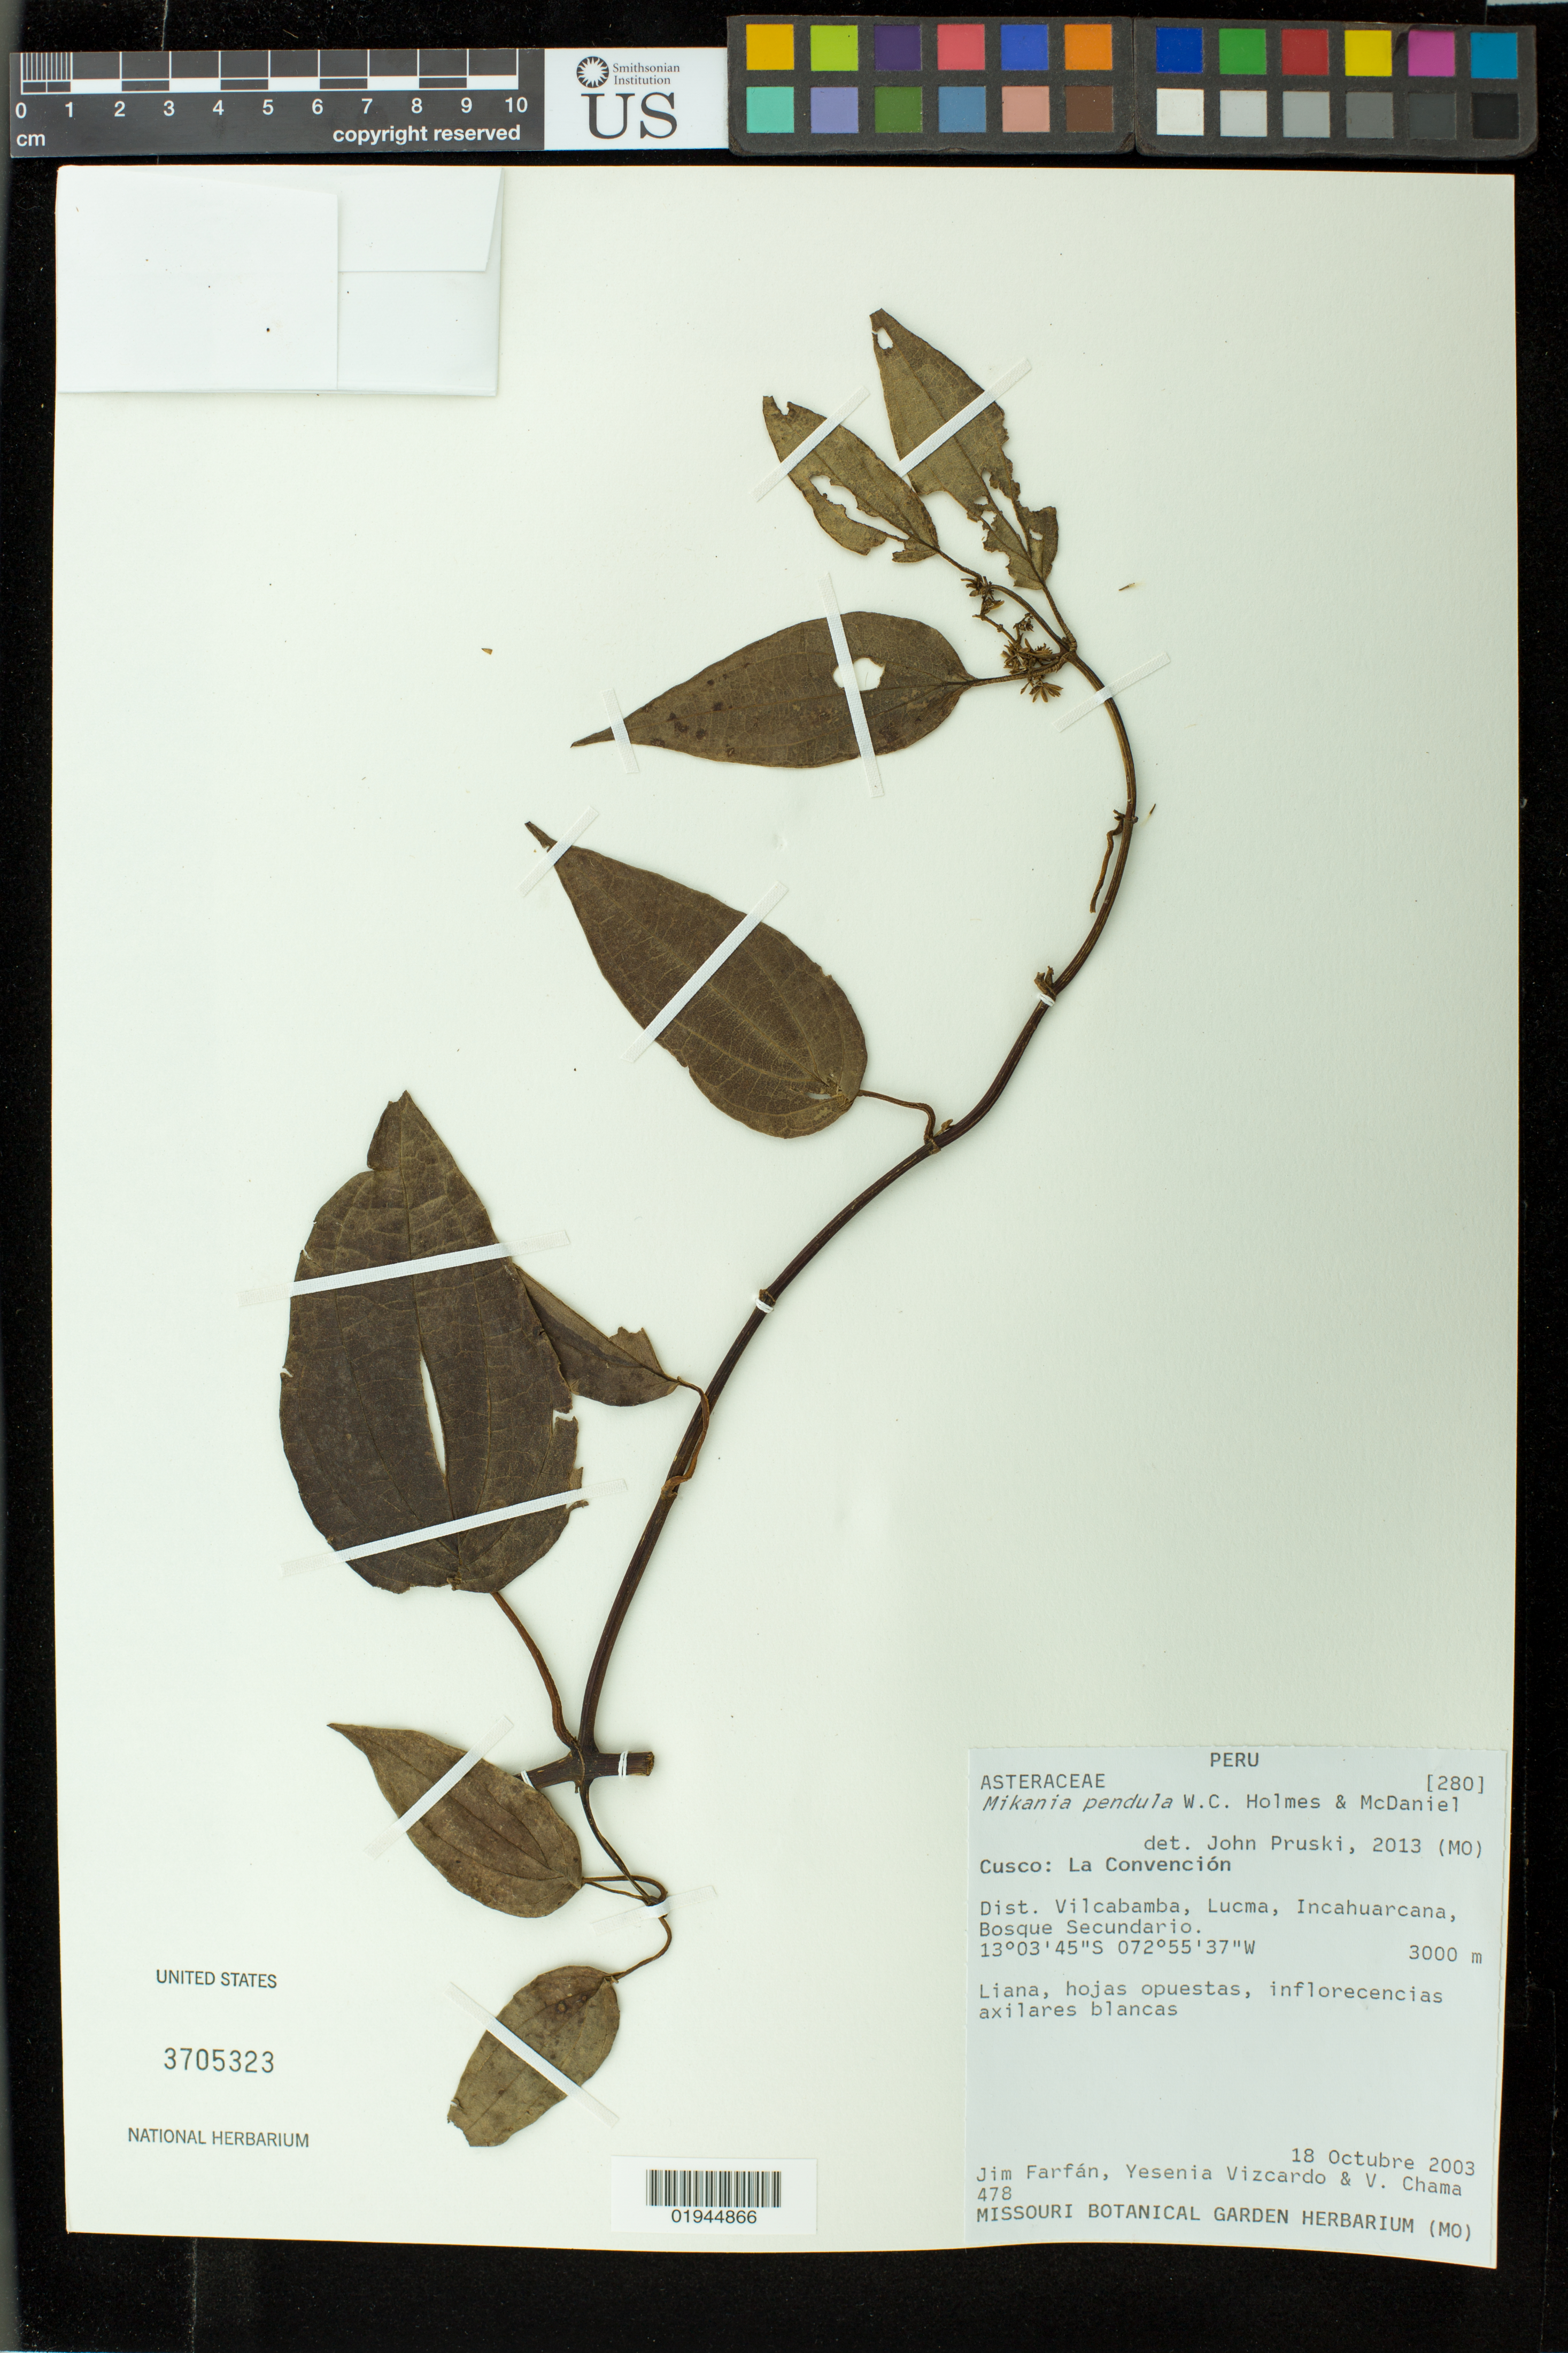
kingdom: Plantae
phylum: Tracheophyta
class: Magnoliopsida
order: Asterales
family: Asteraceae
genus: Mikania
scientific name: Mikania pendula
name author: W.C. Holmes & McDaniel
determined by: Pruski, J. F.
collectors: J. Farfán, Y. Vizcardo & V. Chama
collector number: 478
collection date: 2003-10-18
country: Peru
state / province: Cusco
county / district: La Convención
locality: Dist. Vilcabama, Lucma, Incahuarcana.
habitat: bosque secundario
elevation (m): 3000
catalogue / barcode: US 3705323